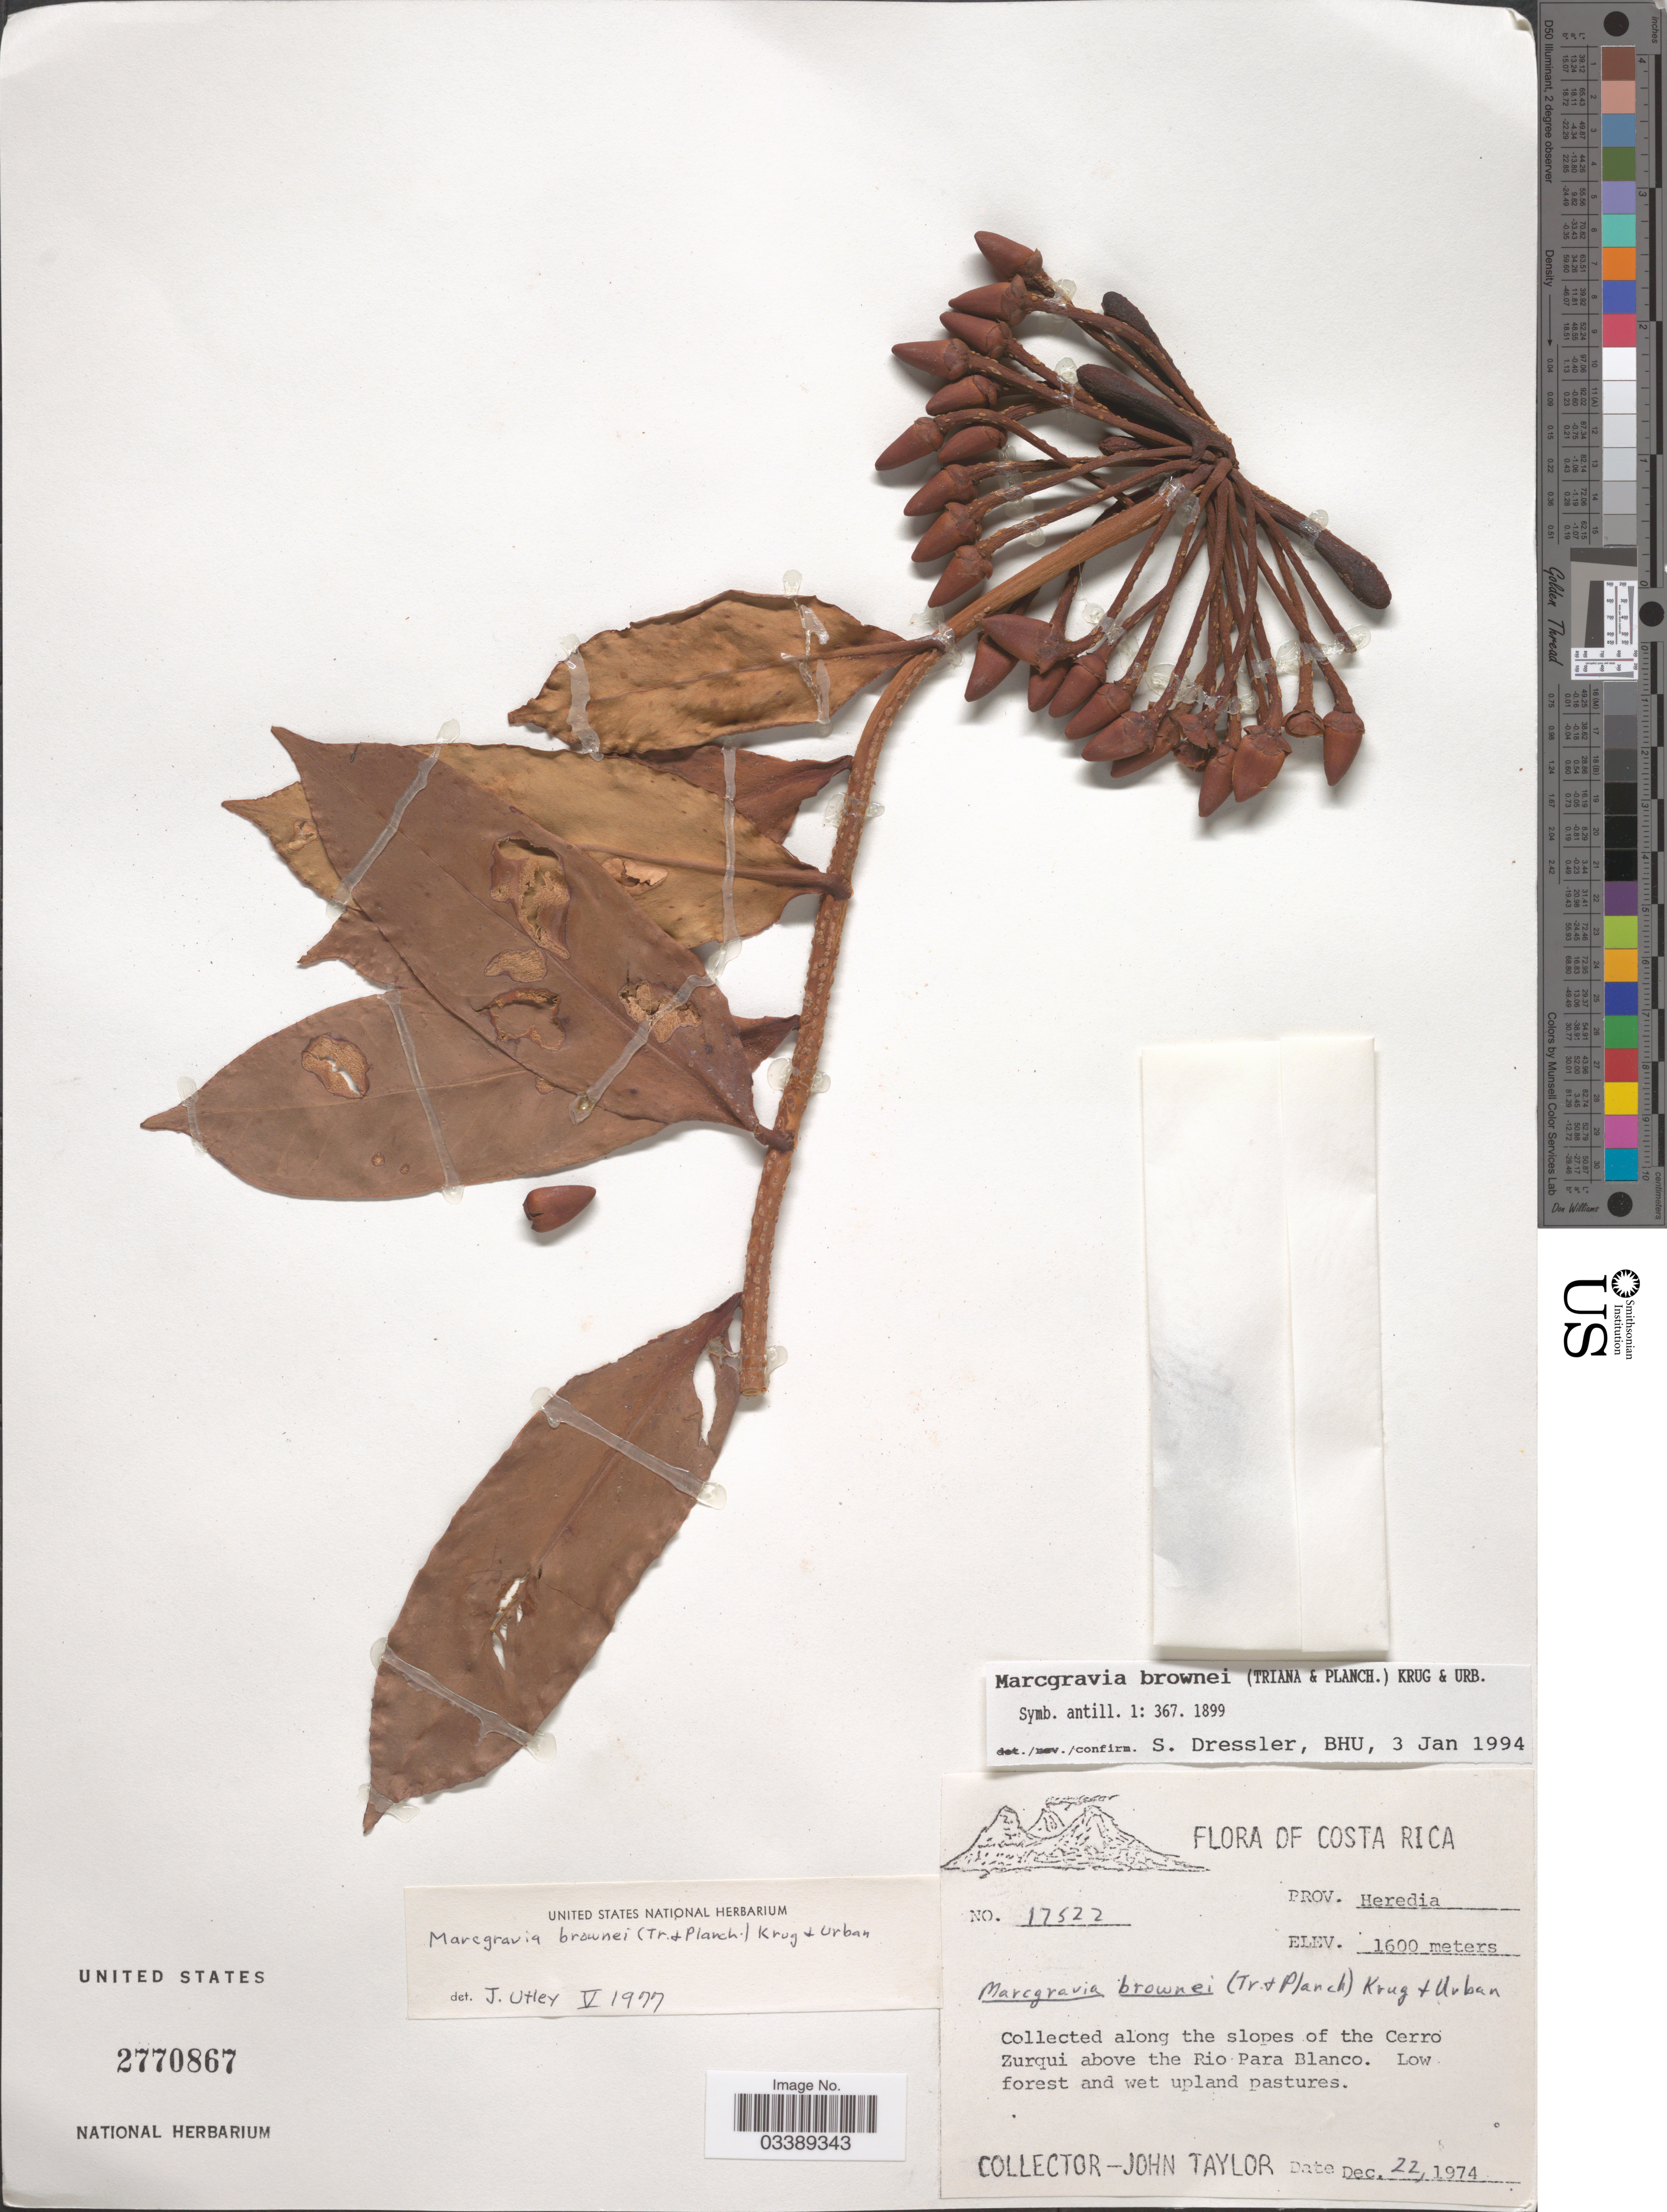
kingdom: Plantae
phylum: Tracheophyta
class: Magnoliopsida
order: Ericales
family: Marcgraviaceae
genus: Marcgravia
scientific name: Marcgravia brownei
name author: (Triana & Planch.) Krug & Urb.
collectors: J. Taylor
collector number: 17522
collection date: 1974-12-22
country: Costa Rica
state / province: Heredia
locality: Along the slopes of the Cerro Zurqui above the Rio Para Blanco.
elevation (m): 1600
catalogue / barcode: US 2770867